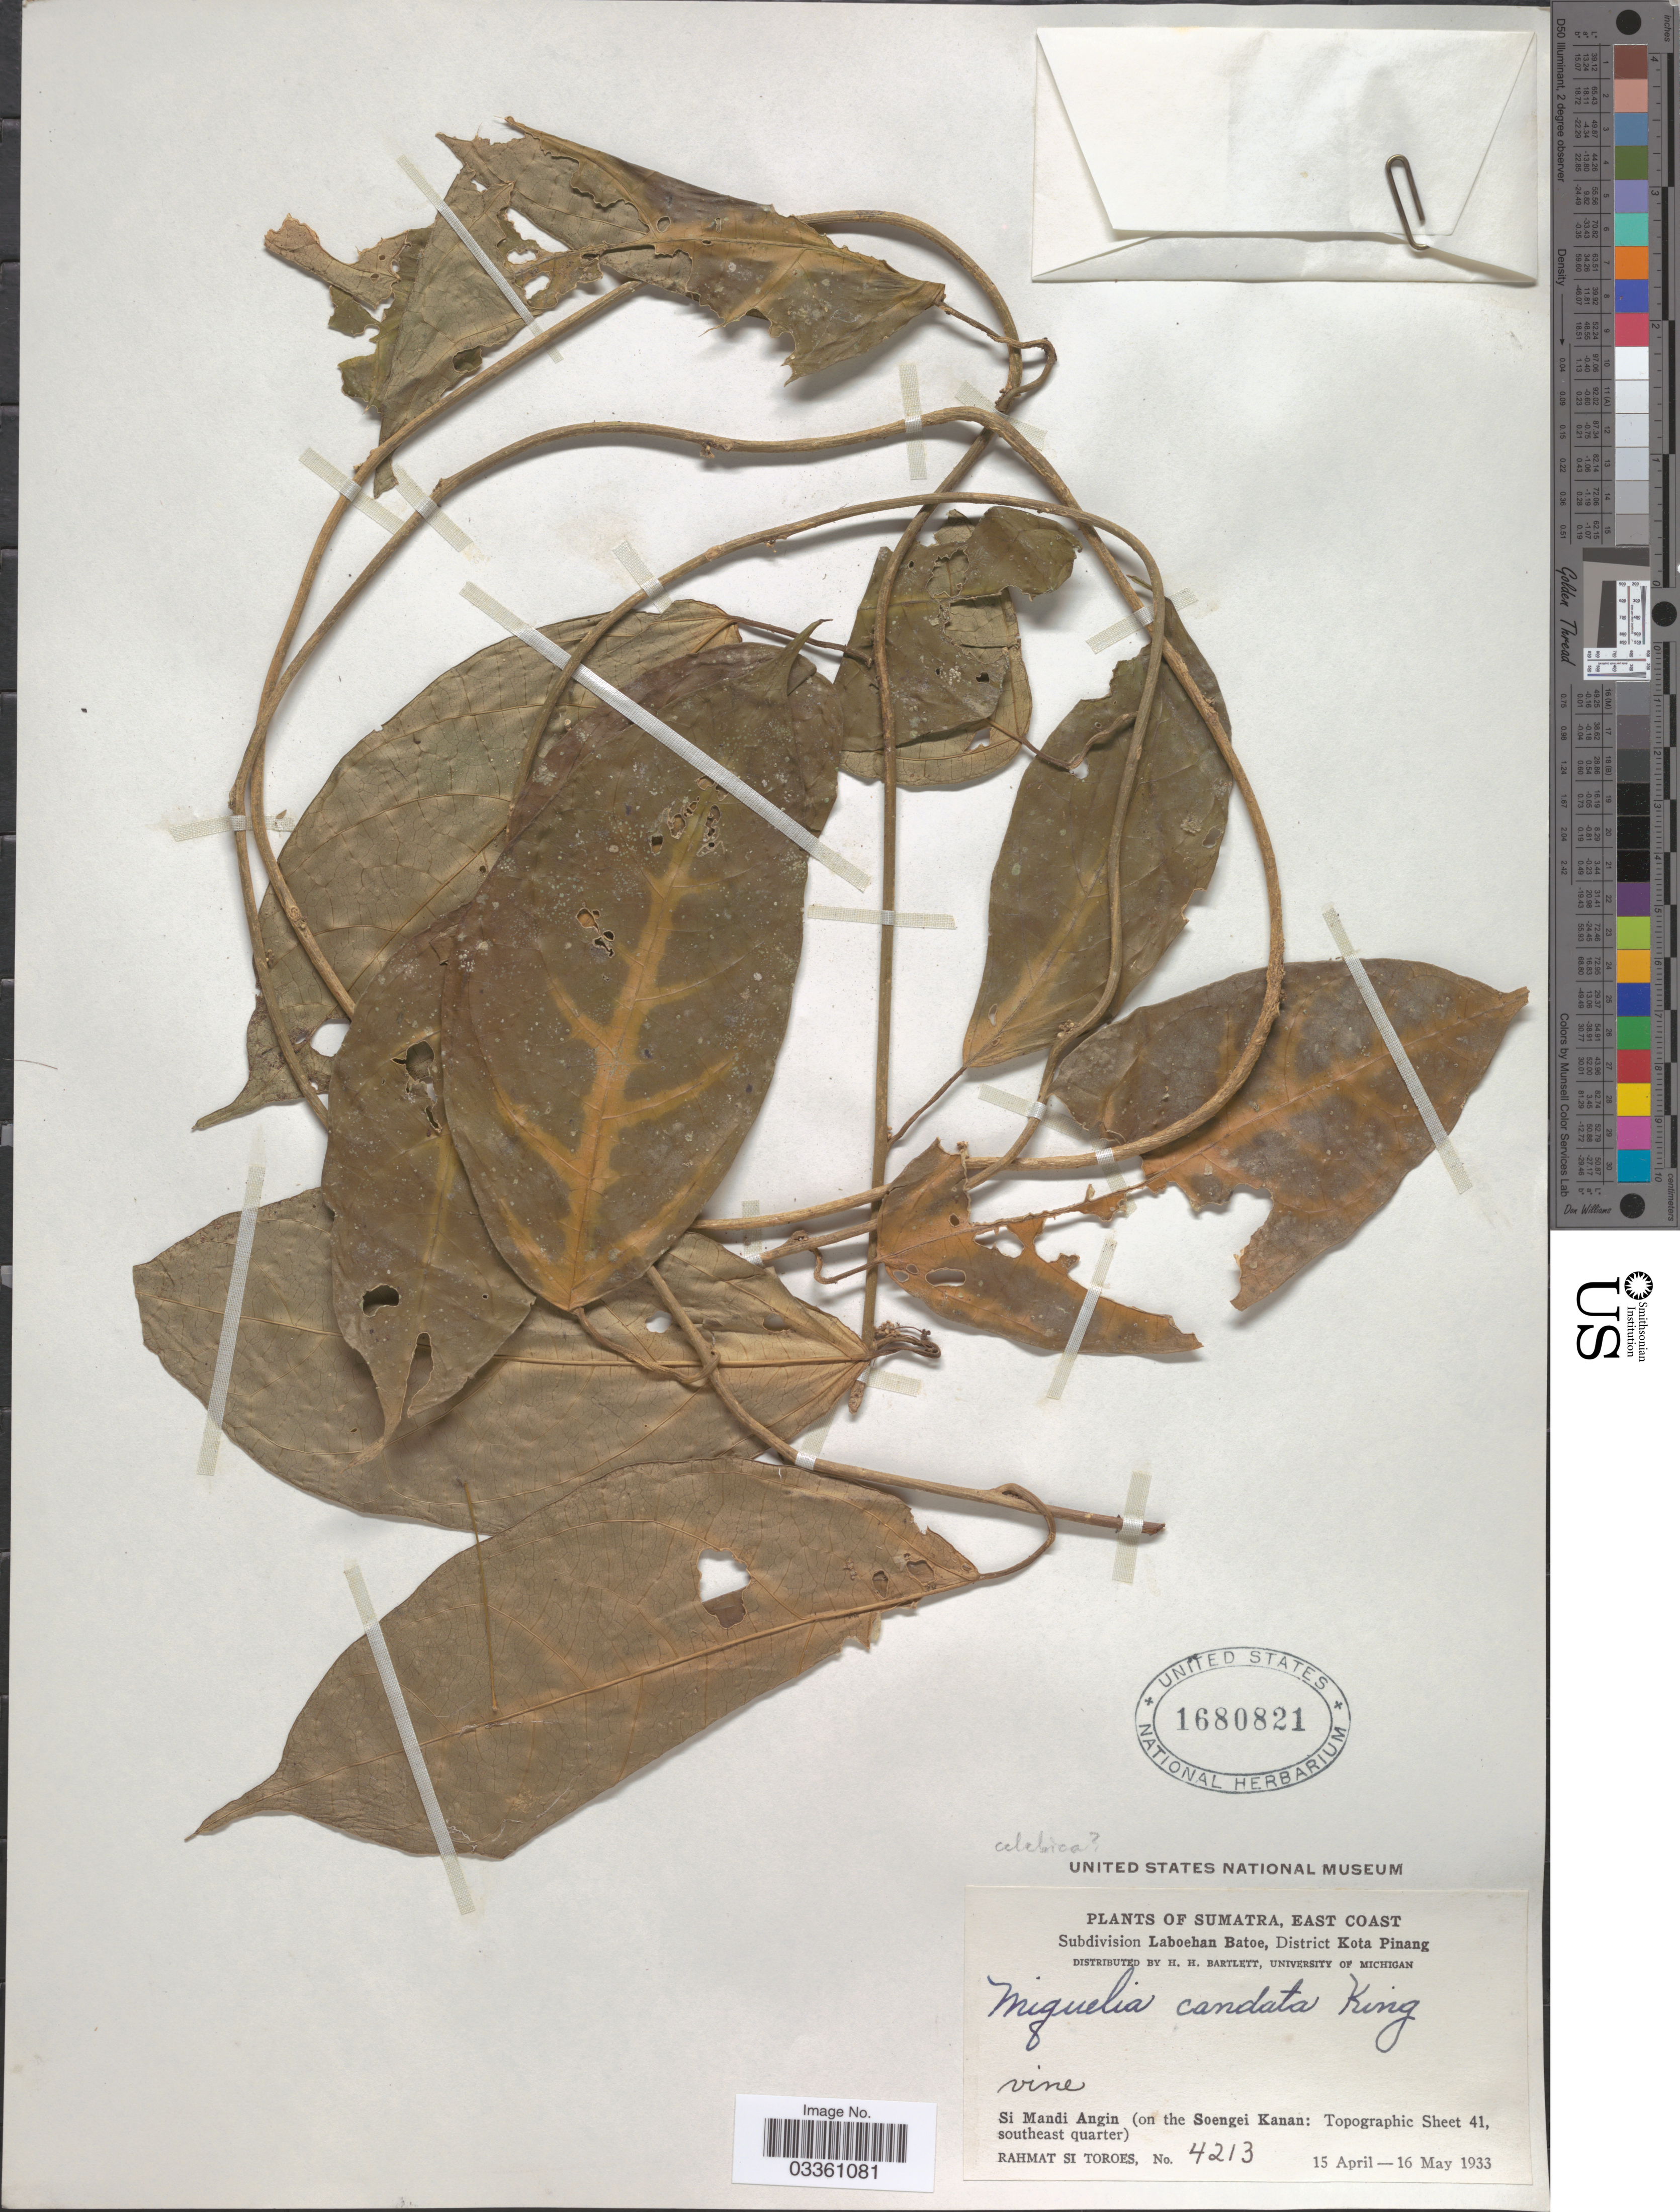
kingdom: Plantae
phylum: Tracheophyta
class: Magnoliopsida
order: Icacinales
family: Icacinaceae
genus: Miquelia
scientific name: Miquelia celebica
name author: Blume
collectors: Rahmat Si Boeea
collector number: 4213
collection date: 1933-04-15/1933-05-16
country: Indonesia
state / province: Sumatra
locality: East Coast. Subdivision Lboehan Batoe, District Kota Pinang. Si Mandi Angin (on the Soengei Kanan: Topographic Sheet 41, southeast quarter).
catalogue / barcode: US 1680821